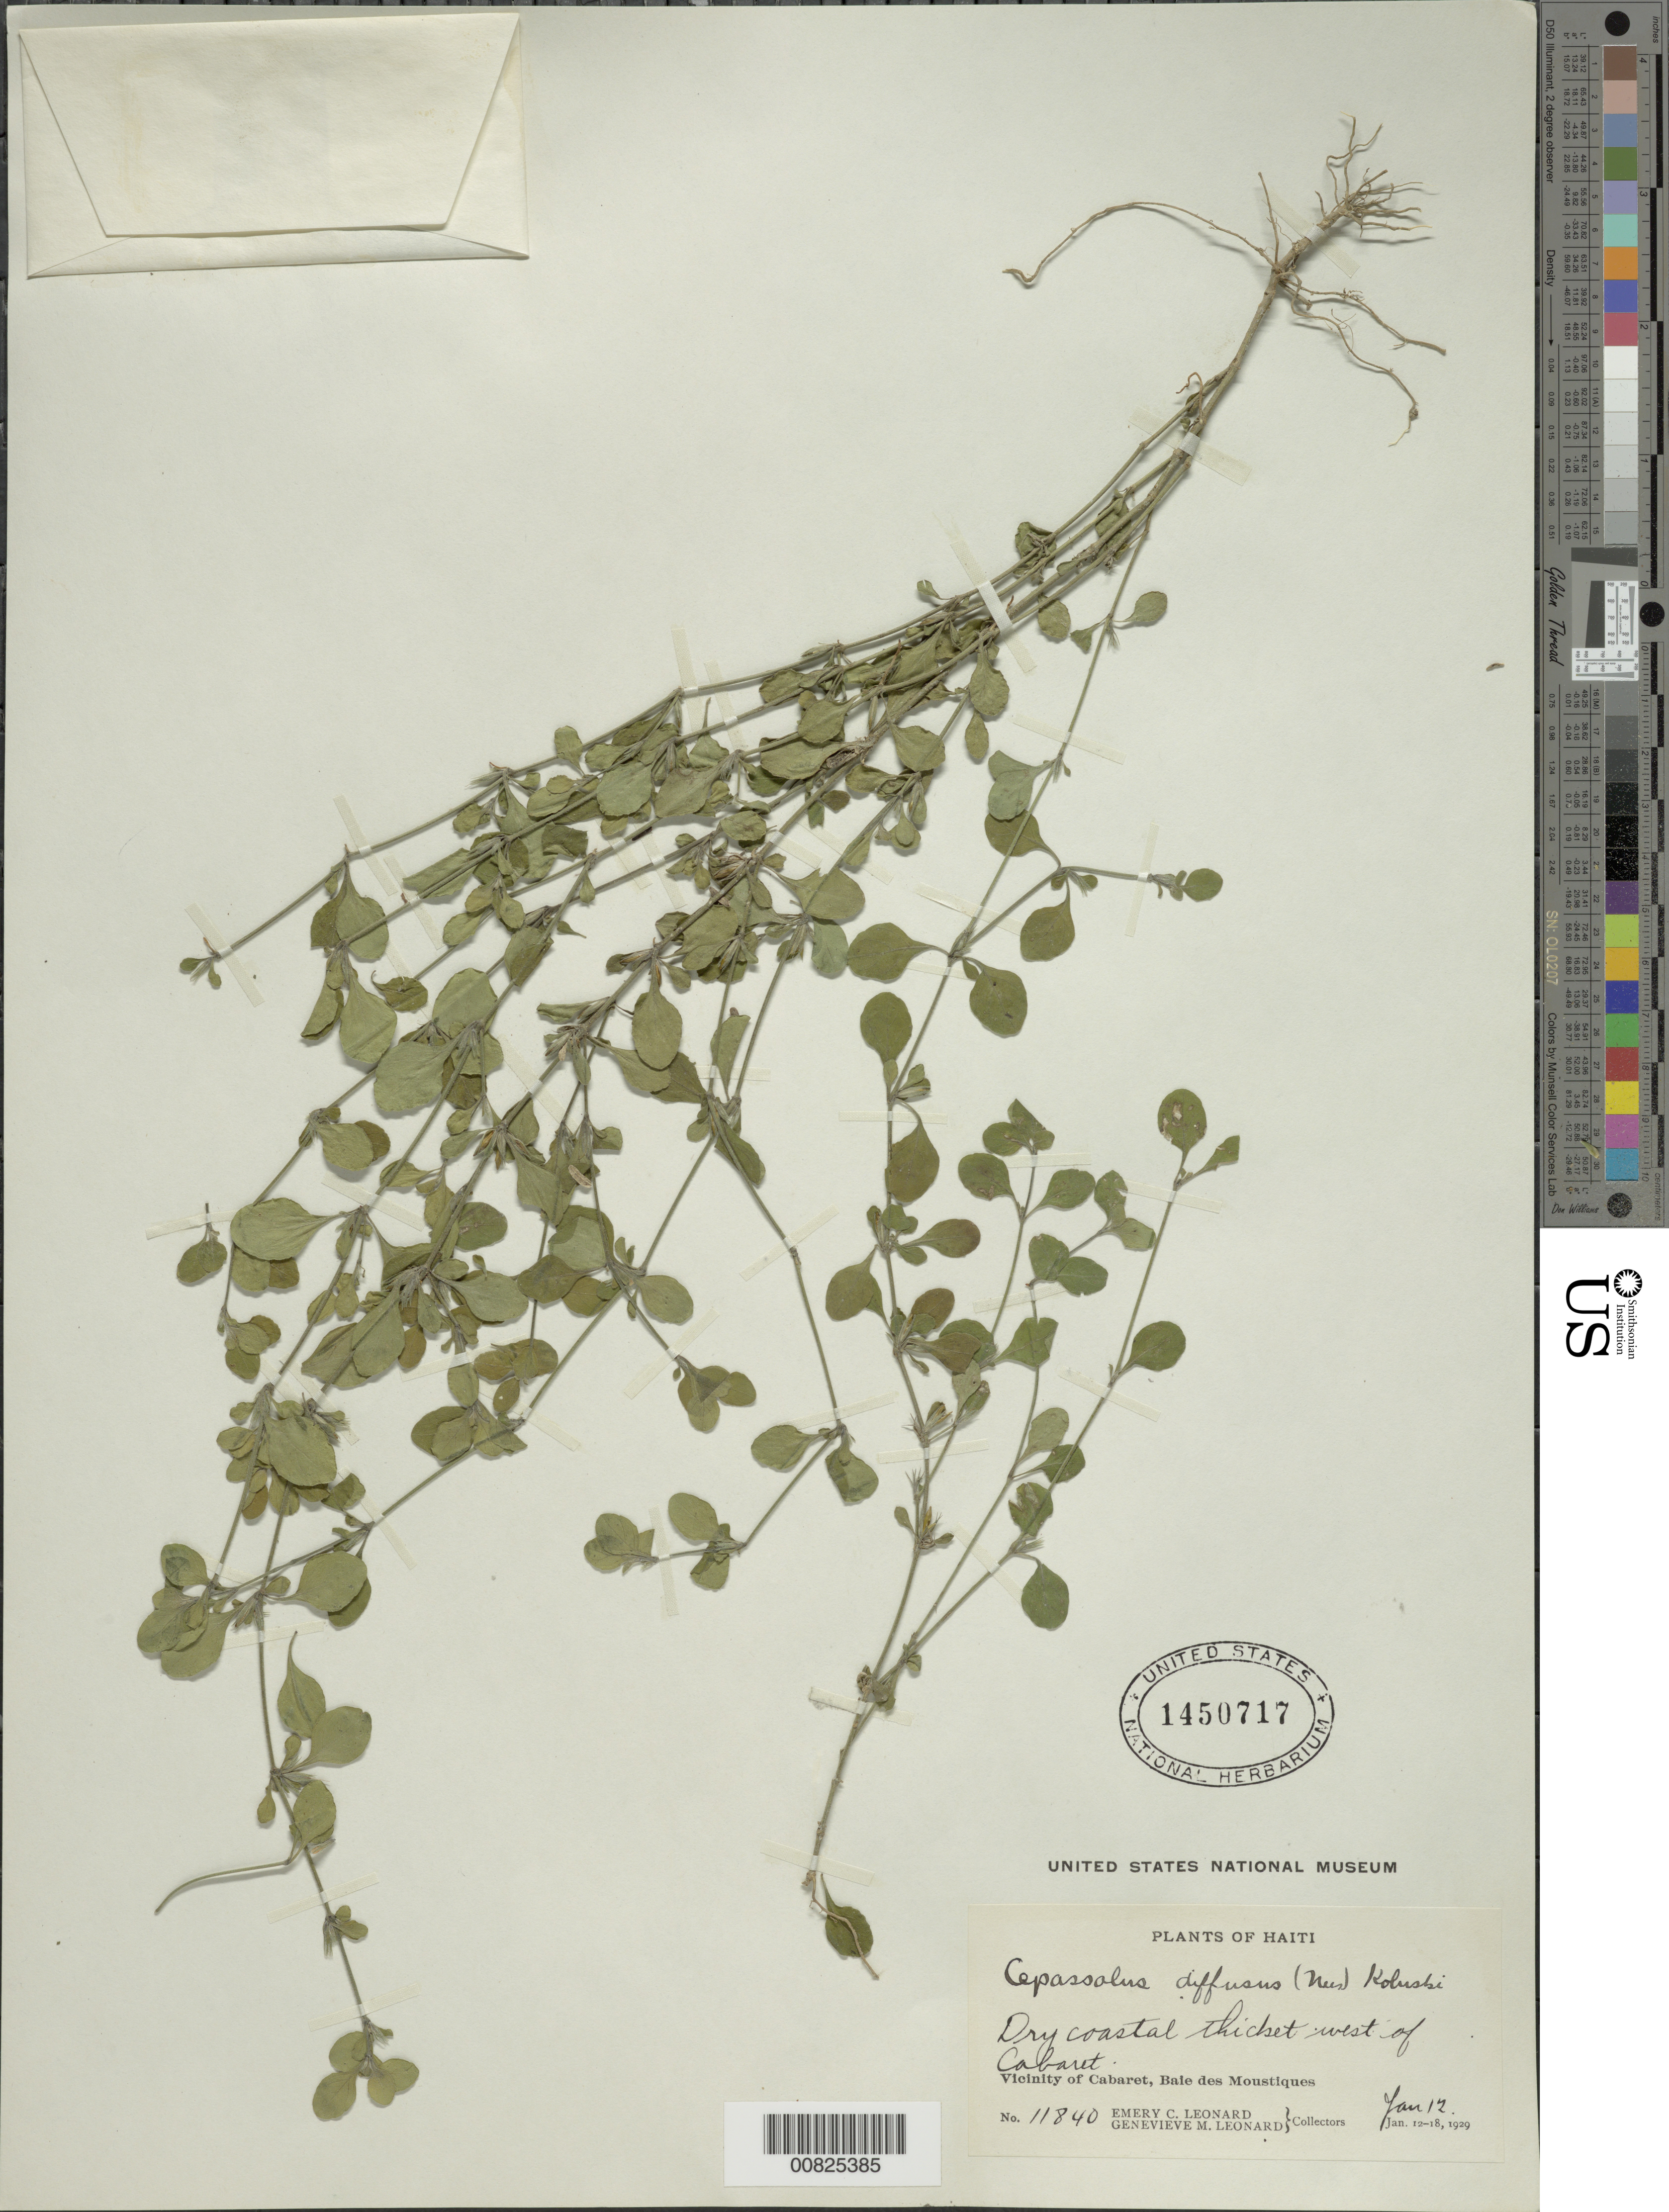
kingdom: Plantae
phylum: Tracheophyta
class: Magnoliopsida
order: Lamiales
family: Acanthaceae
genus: Apassalus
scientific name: Apassalus diffusus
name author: (Nees) Kobuski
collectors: E. C. Leonard & G. M. Leonard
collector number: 11840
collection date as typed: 12 Jan 1929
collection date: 1929-01-12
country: Haiti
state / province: Nord-Ouest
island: Hispaniola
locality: Vicinity of Cabaret, Baie des Moustiques, W of city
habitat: Dry coastal thicket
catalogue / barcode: US 1450717